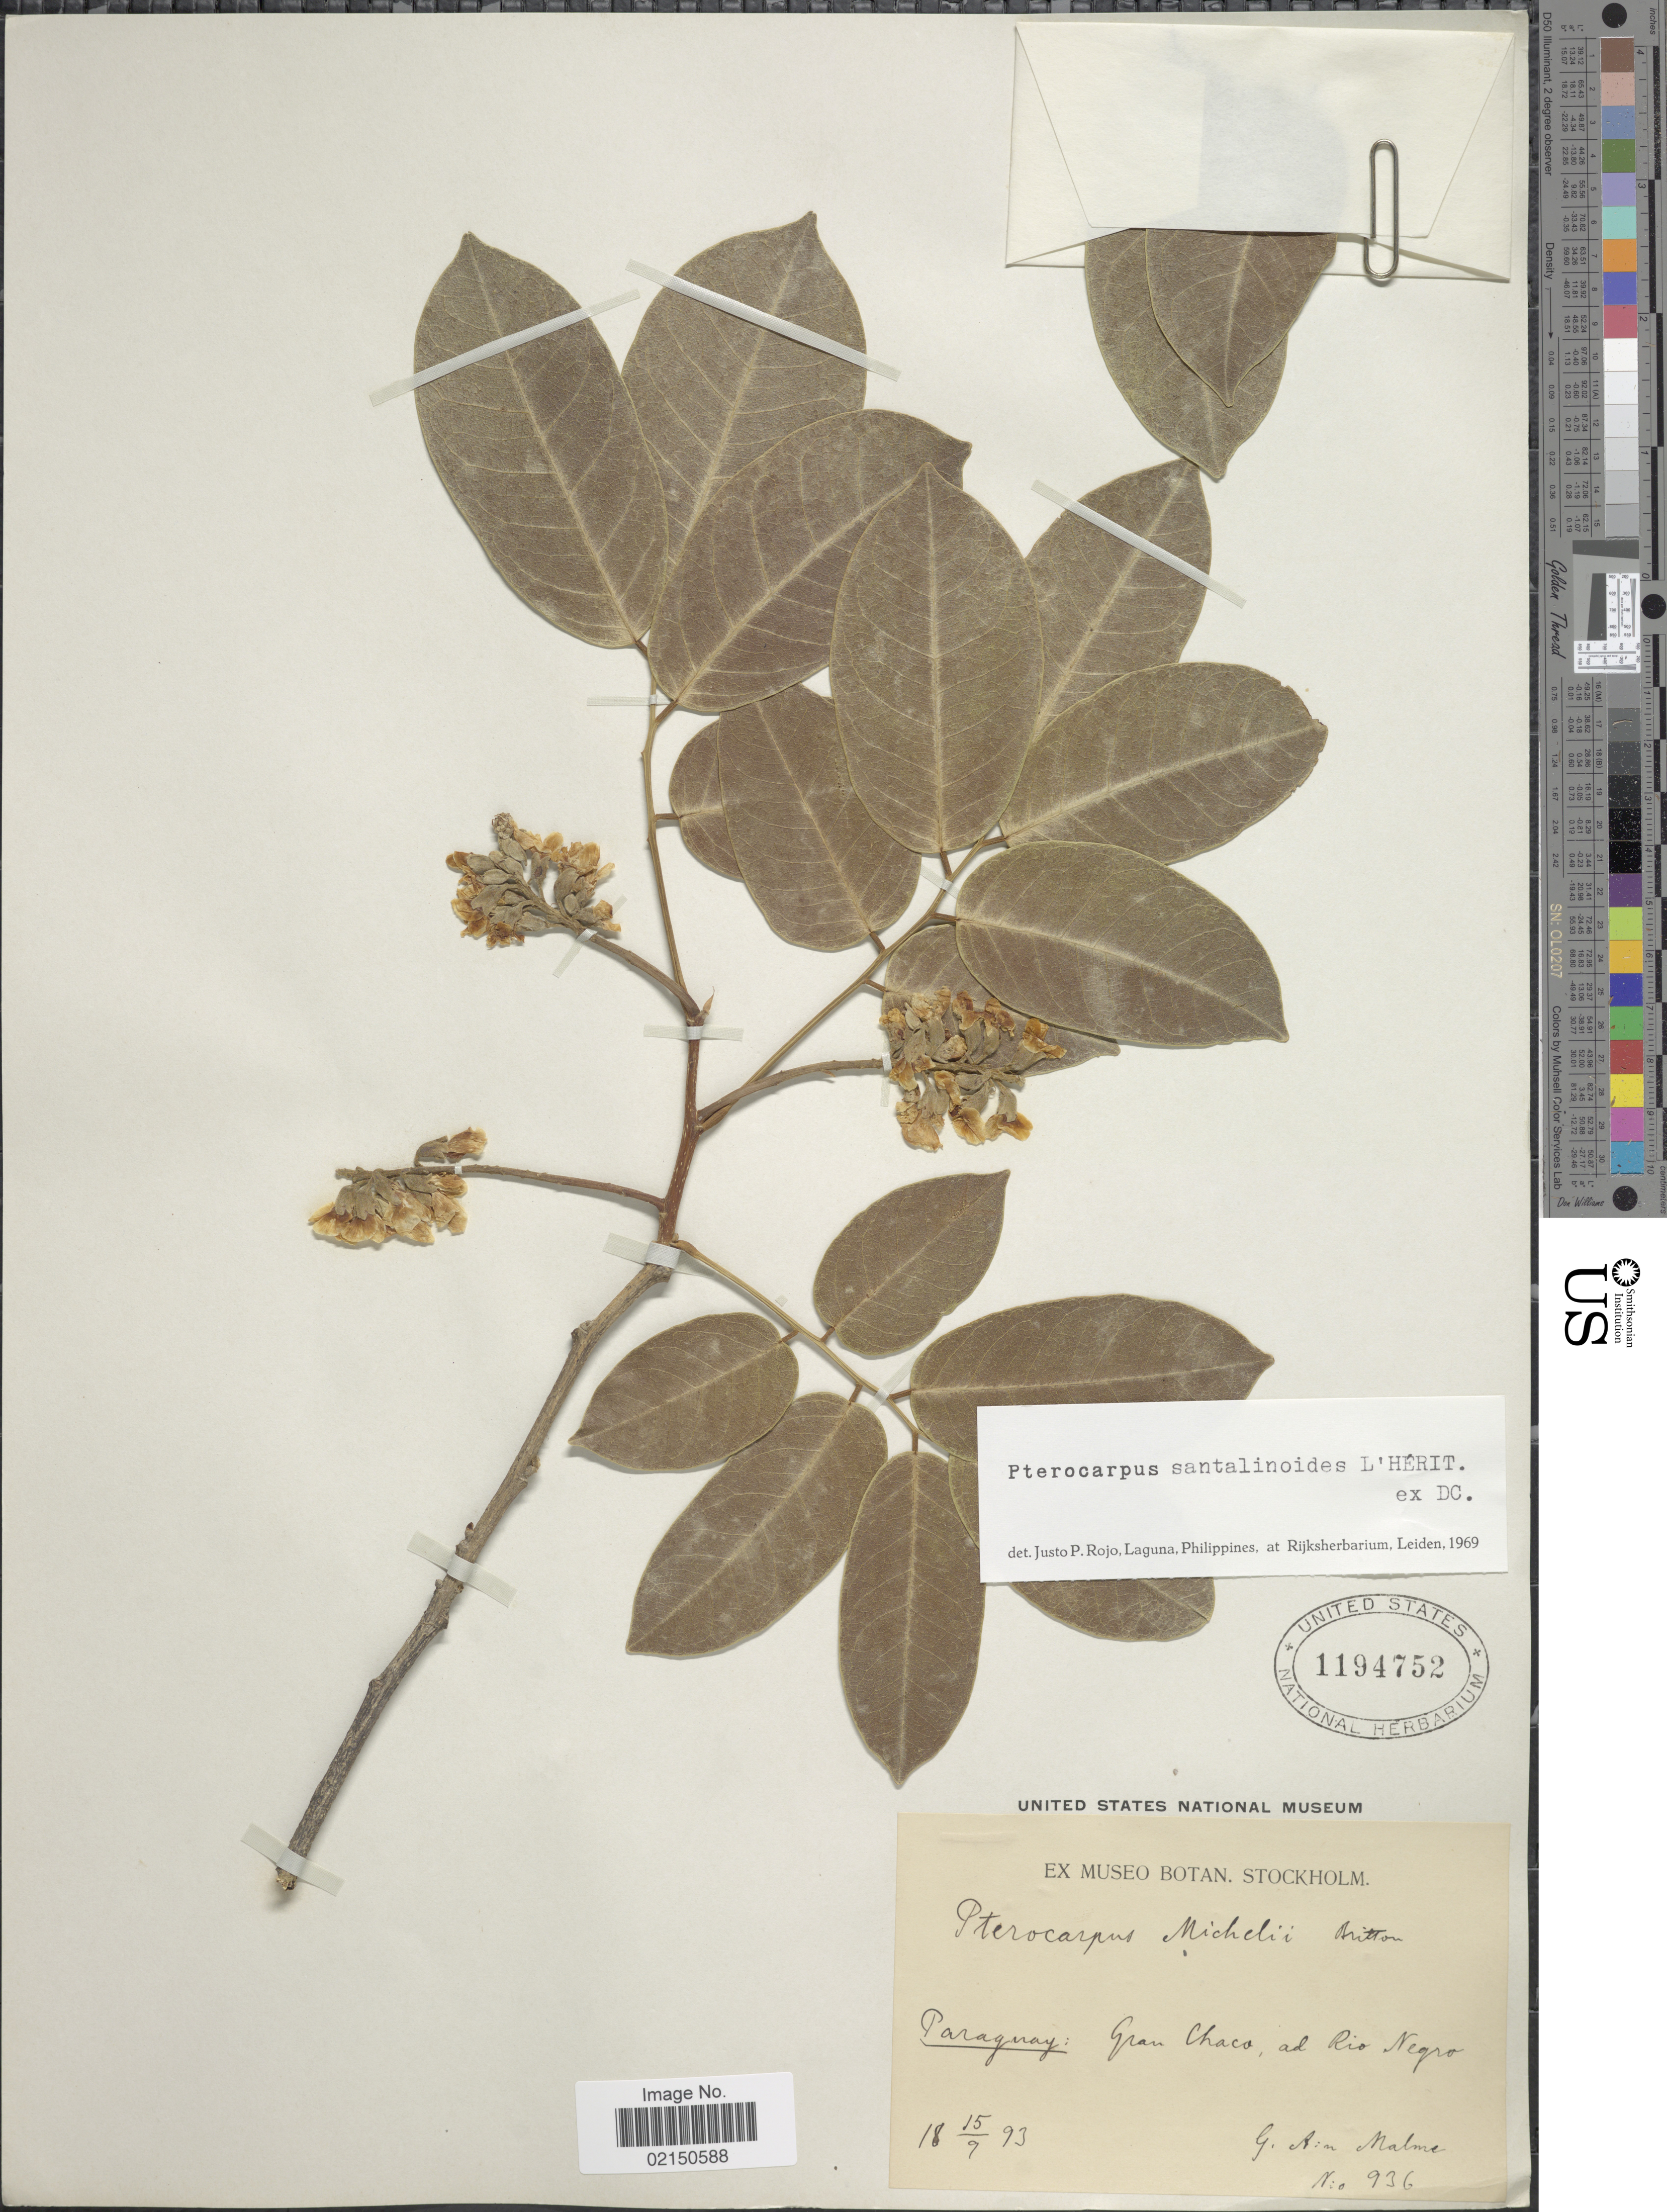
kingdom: Plantae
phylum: Tracheophyta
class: Magnoliopsida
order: Fabales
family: Fabaceae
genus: Pterocarpus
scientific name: Pterocarpus santalinoides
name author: L'Hér. ex DC.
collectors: G. O. A. Malme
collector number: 936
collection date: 1893-09-15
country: Paraguay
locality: Gran Chaco, ad Rio Negro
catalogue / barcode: US 1194752